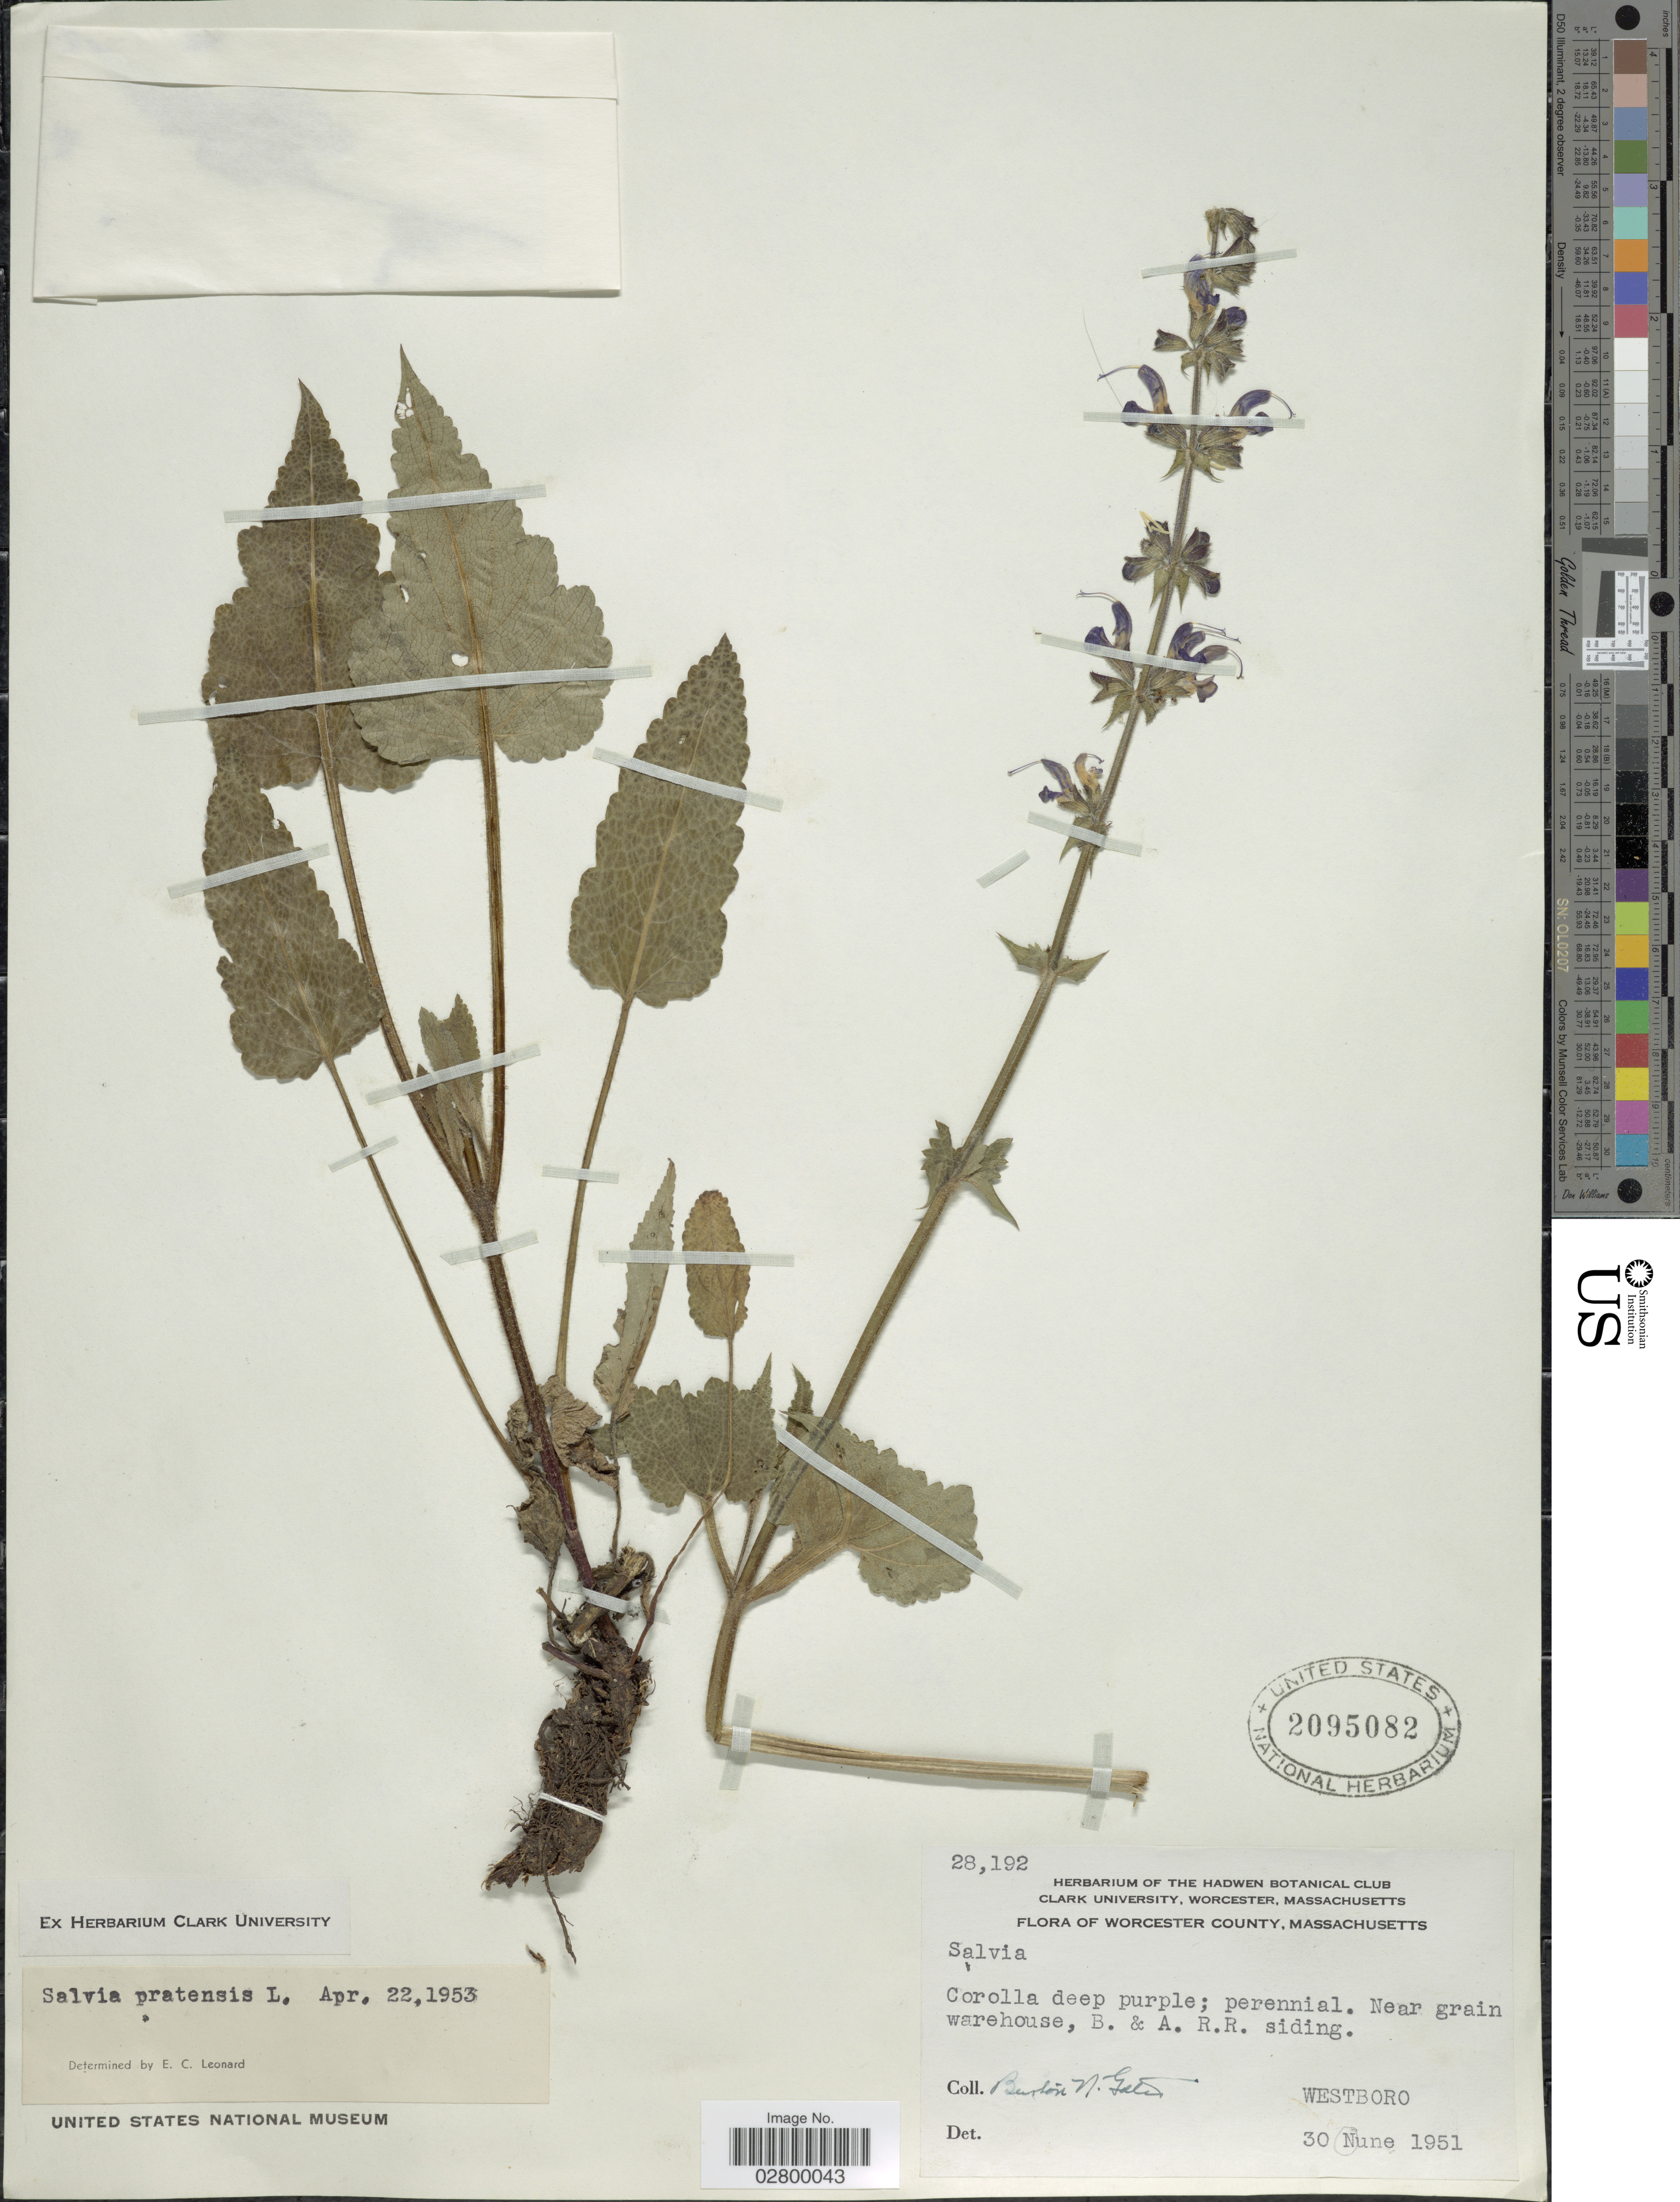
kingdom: Plantae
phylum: Tracheophyta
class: Magnoliopsida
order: Lamiales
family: Lamiaceae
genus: Salvia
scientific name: Salvia pratensis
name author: L.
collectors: B. N. Gates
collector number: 28192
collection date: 1951-06-30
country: United States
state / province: Massachusetts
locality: Worcester County. Near grain warehouse, B. & A.R.R. siding. Westboro.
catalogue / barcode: US 2095082